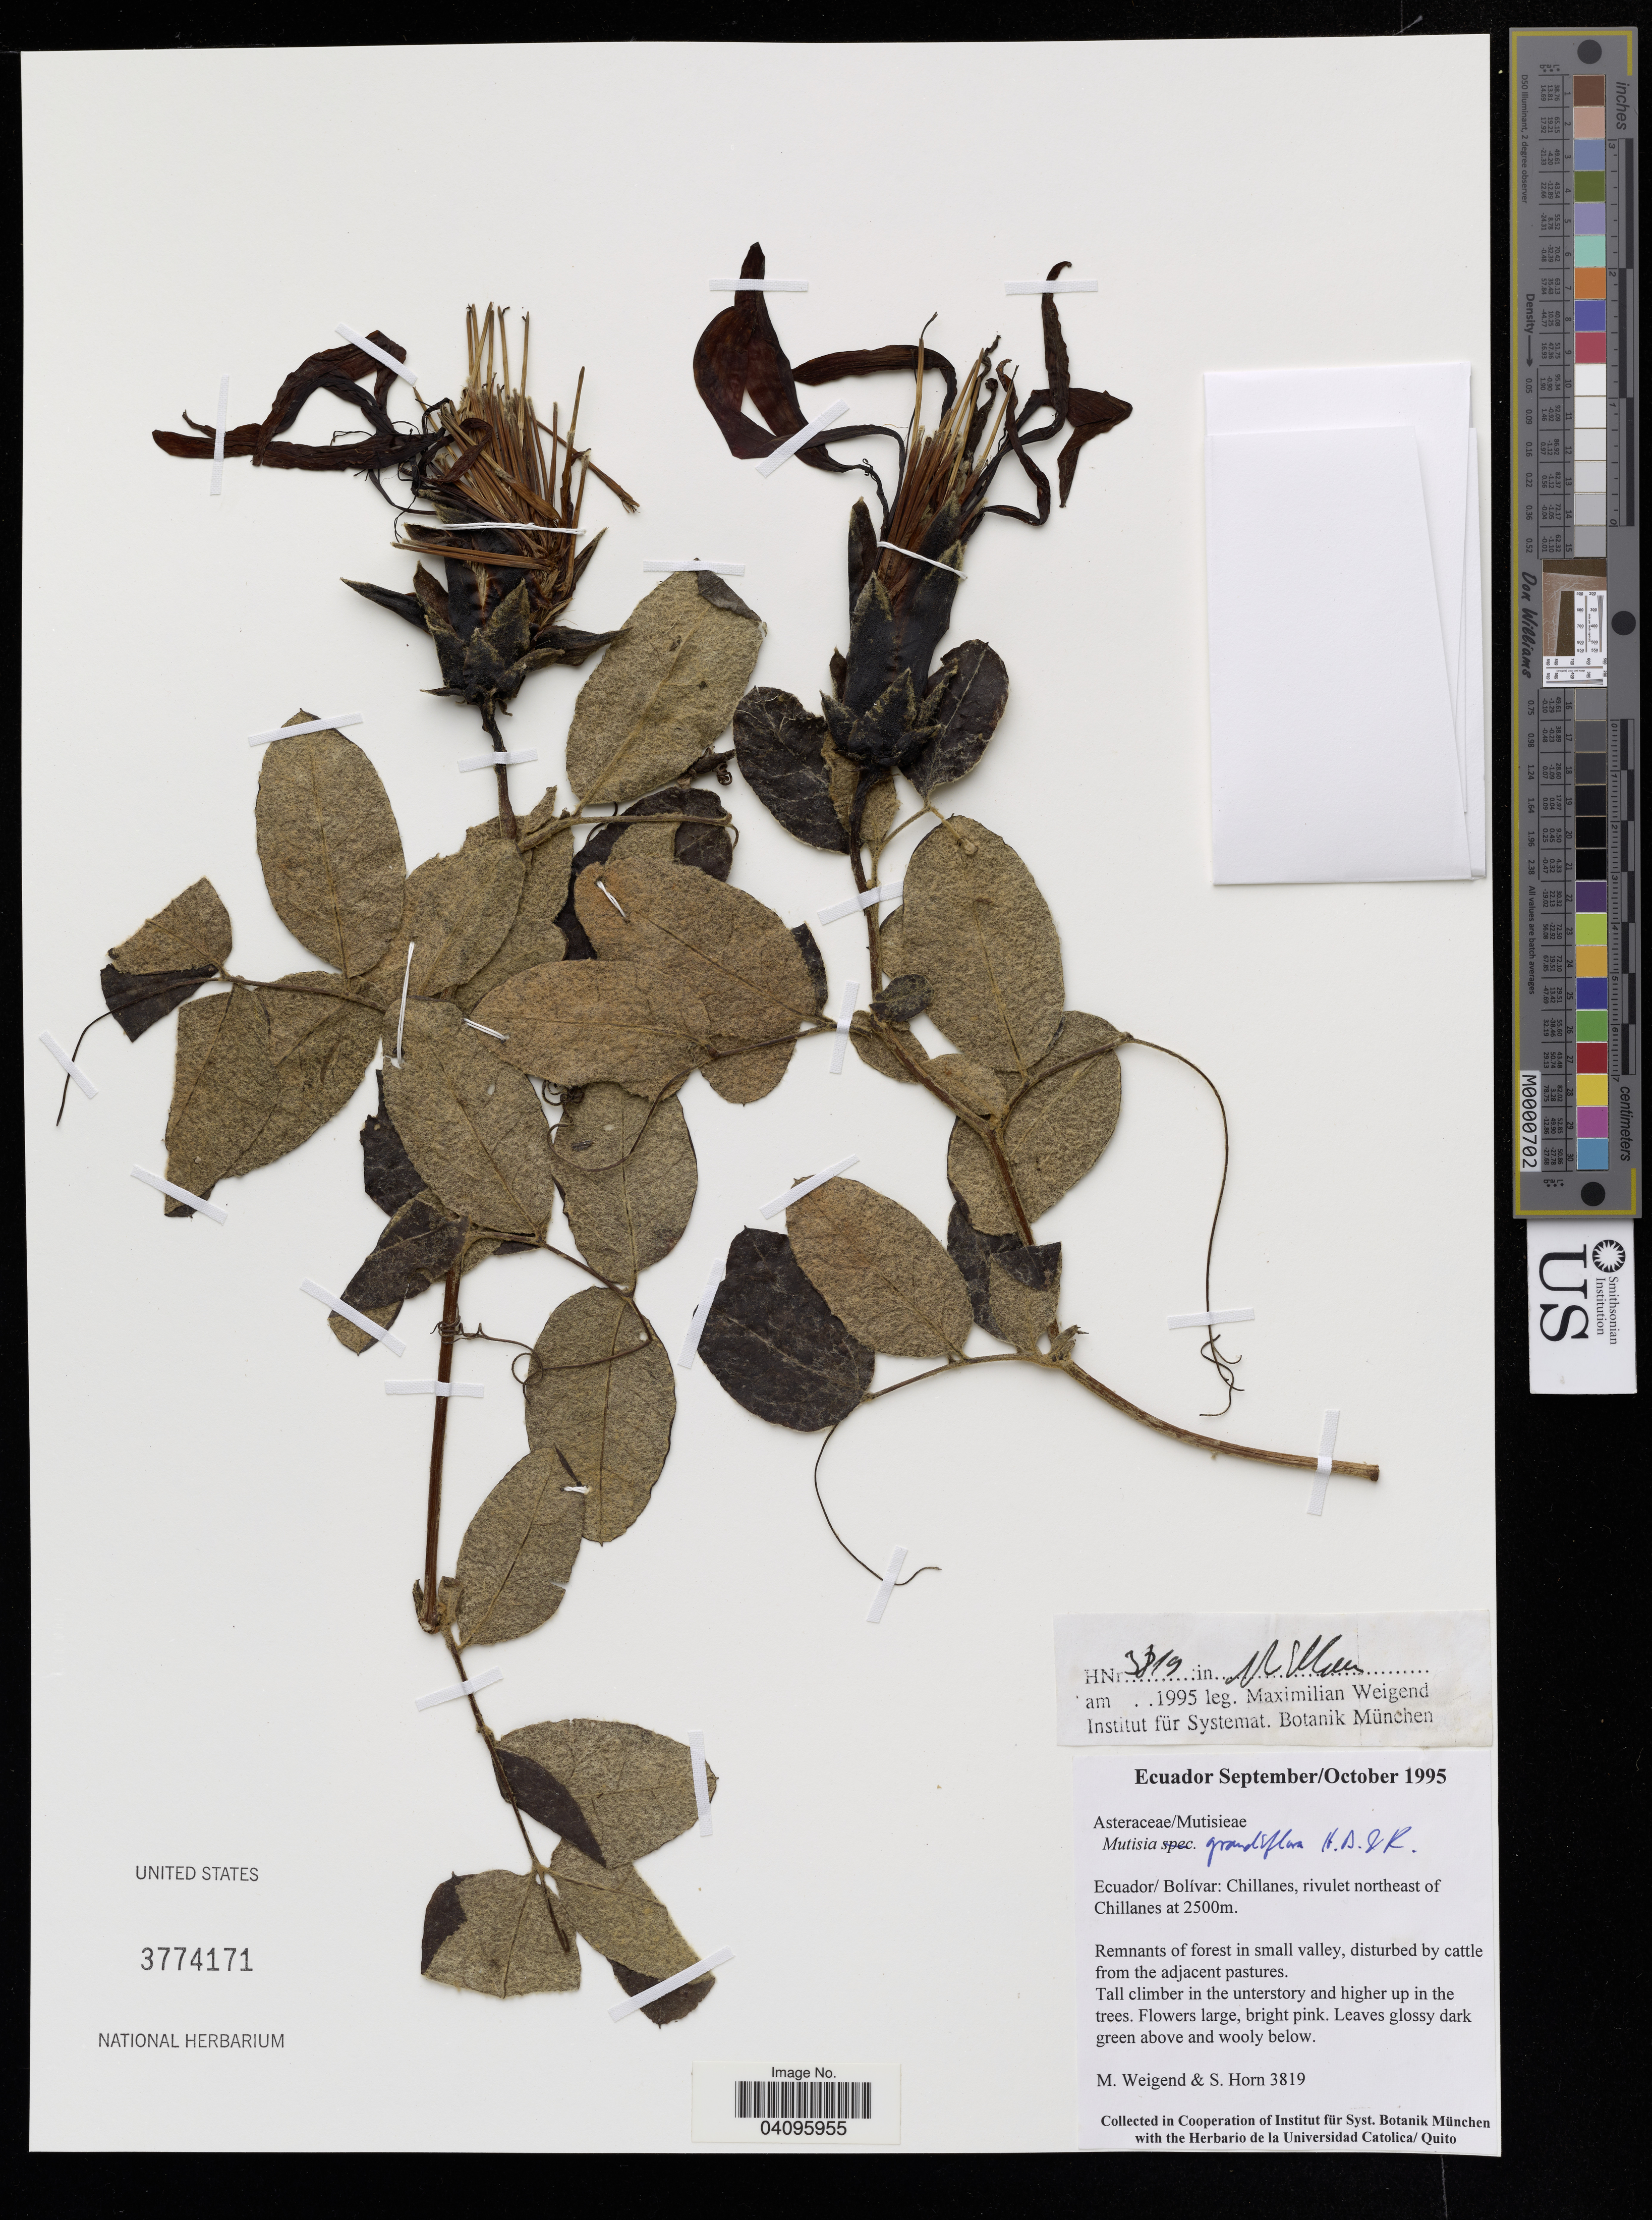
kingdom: Plantae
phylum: Tracheophyta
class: Magnoliopsida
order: Asterales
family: Asteraceae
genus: Mutisia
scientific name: Mutisia grandiflora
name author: Humb. & Bonpl.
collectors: M. Weigend & S. Horn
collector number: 3819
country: Ecuador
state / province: Bolívar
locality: Chillanes, rivulet northeast of Chillanes.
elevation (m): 2500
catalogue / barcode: US 3774171